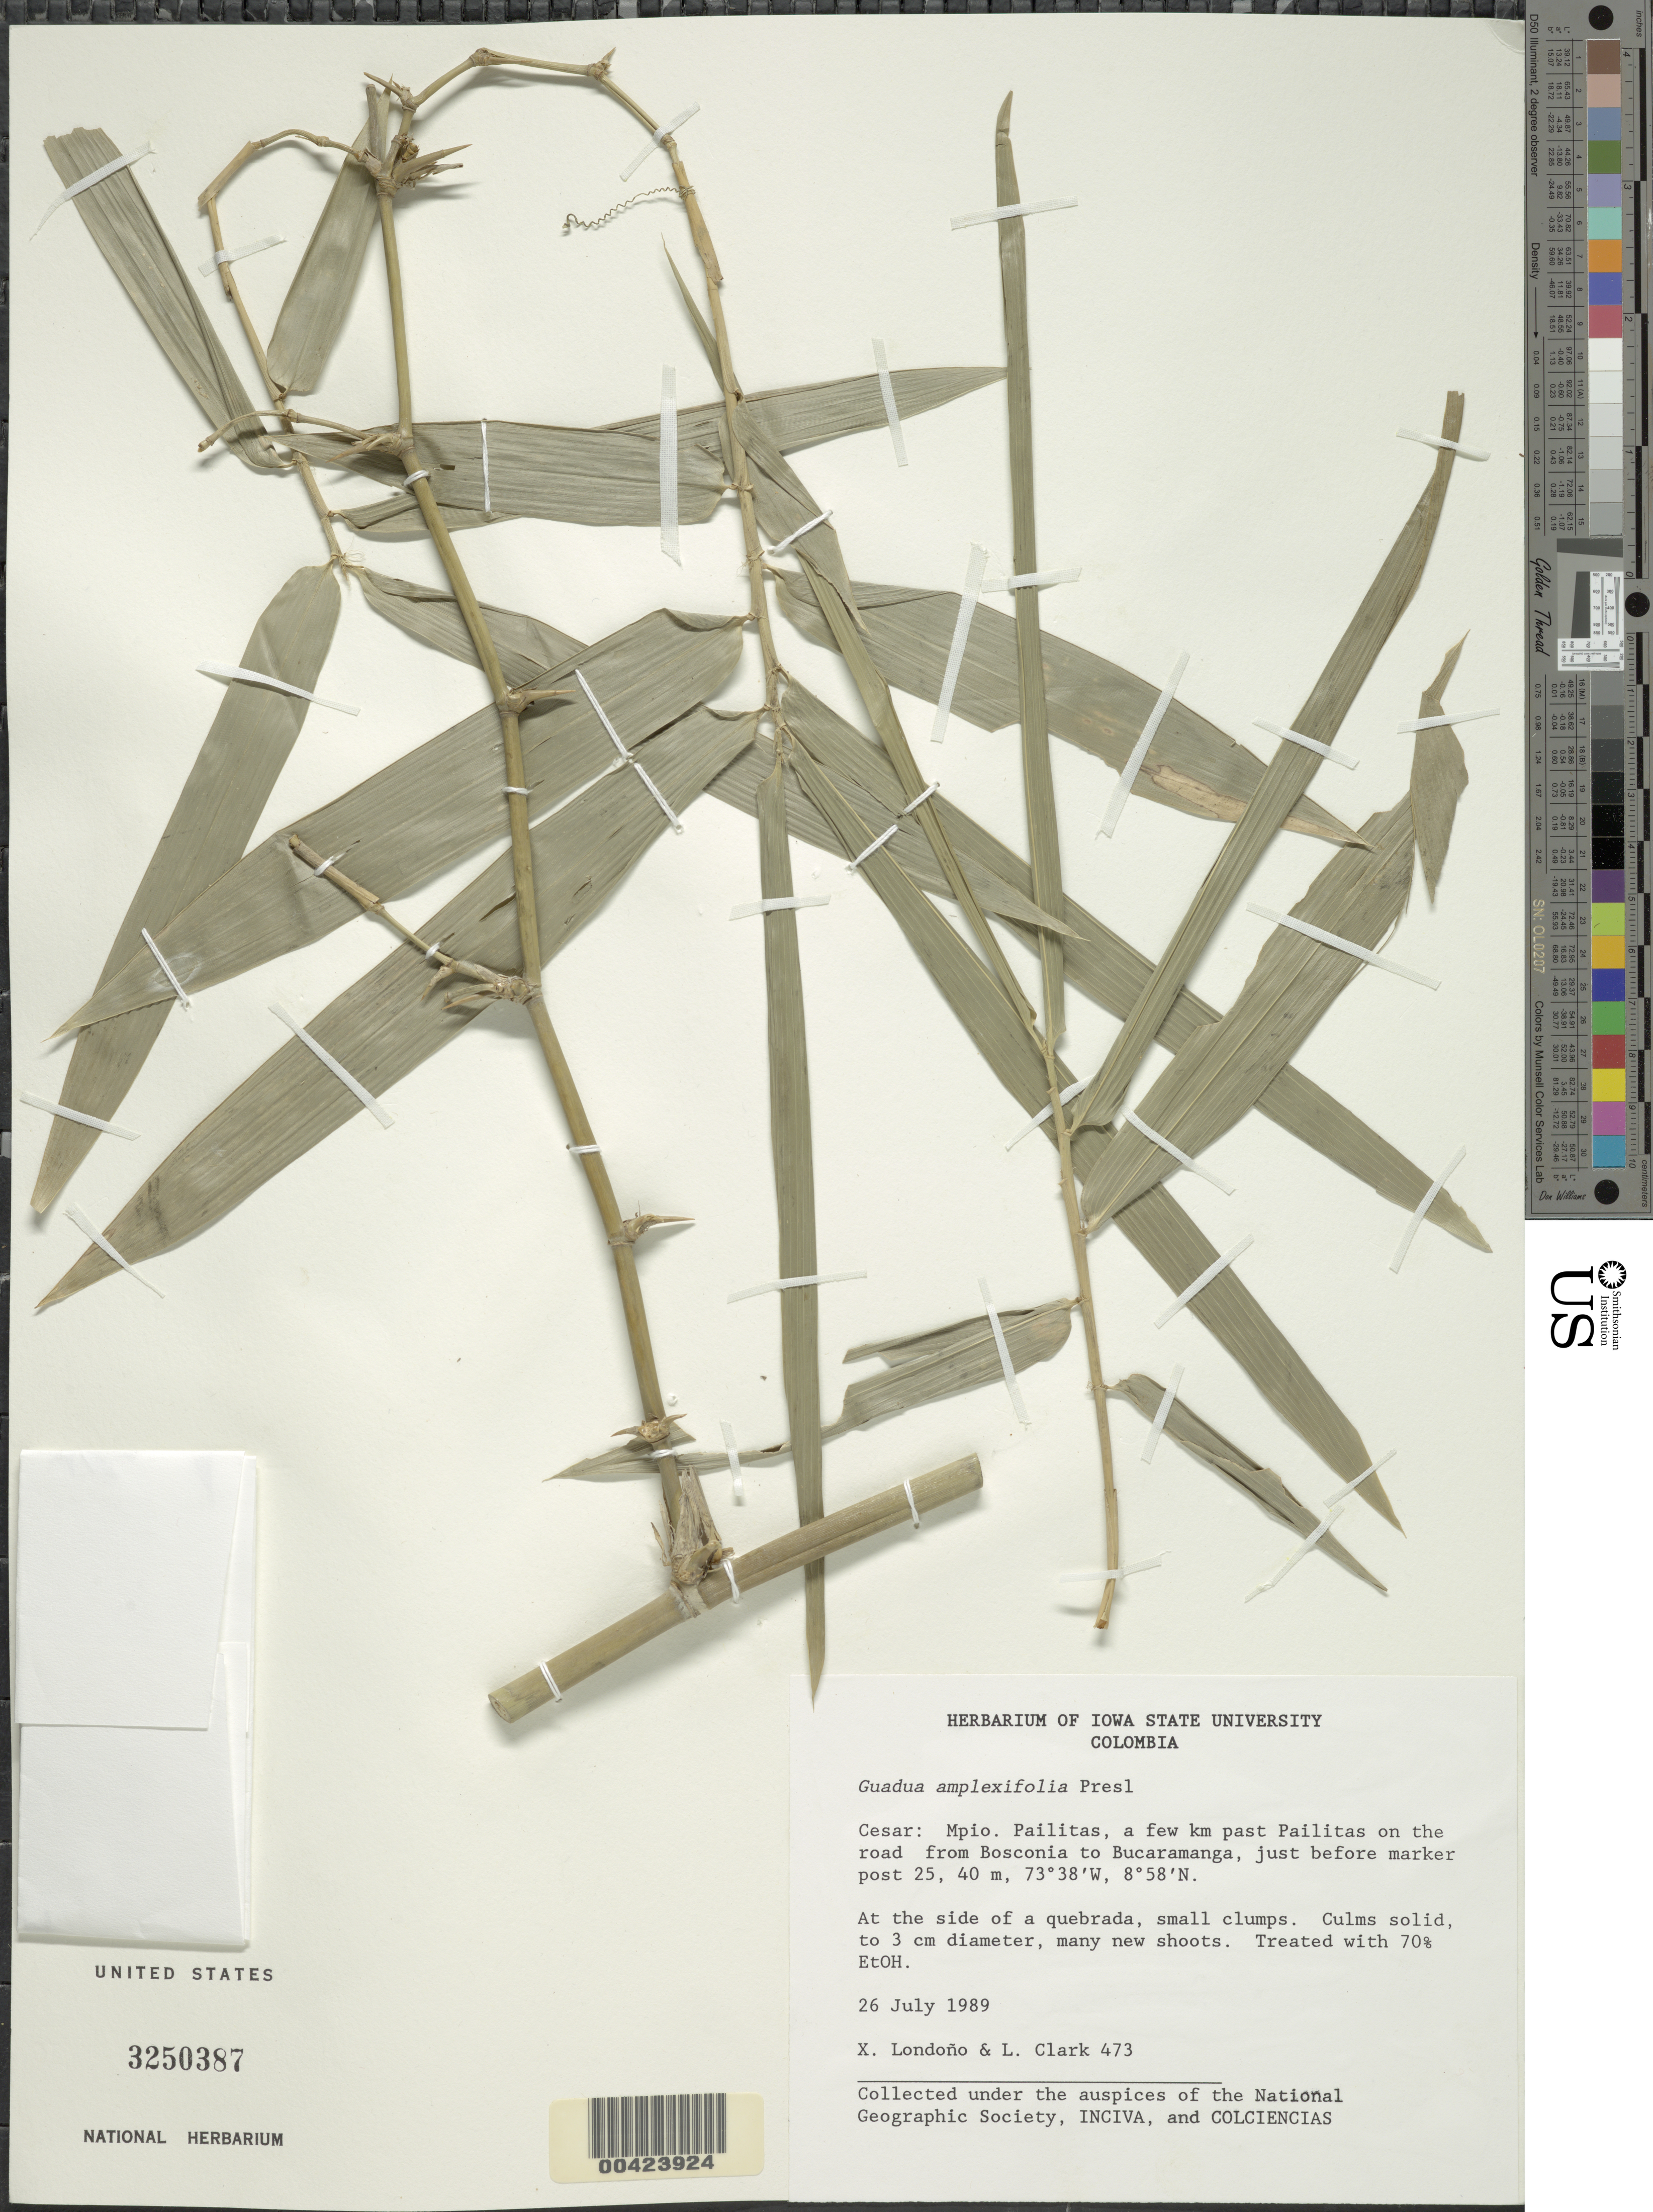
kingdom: Plantae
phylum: Tracheophyta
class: Liliopsida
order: Poales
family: Poaceae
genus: Guadua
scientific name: Guadua amplexifolia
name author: J. Presl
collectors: X. Londoño & L. G. Clark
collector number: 473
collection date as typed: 26 Jul 1989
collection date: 1989-07-26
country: Colombia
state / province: César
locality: PaiLitas Mun. (?), past PaiLitas on road from Bosconia to Bucaramanga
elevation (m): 40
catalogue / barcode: US 3250387